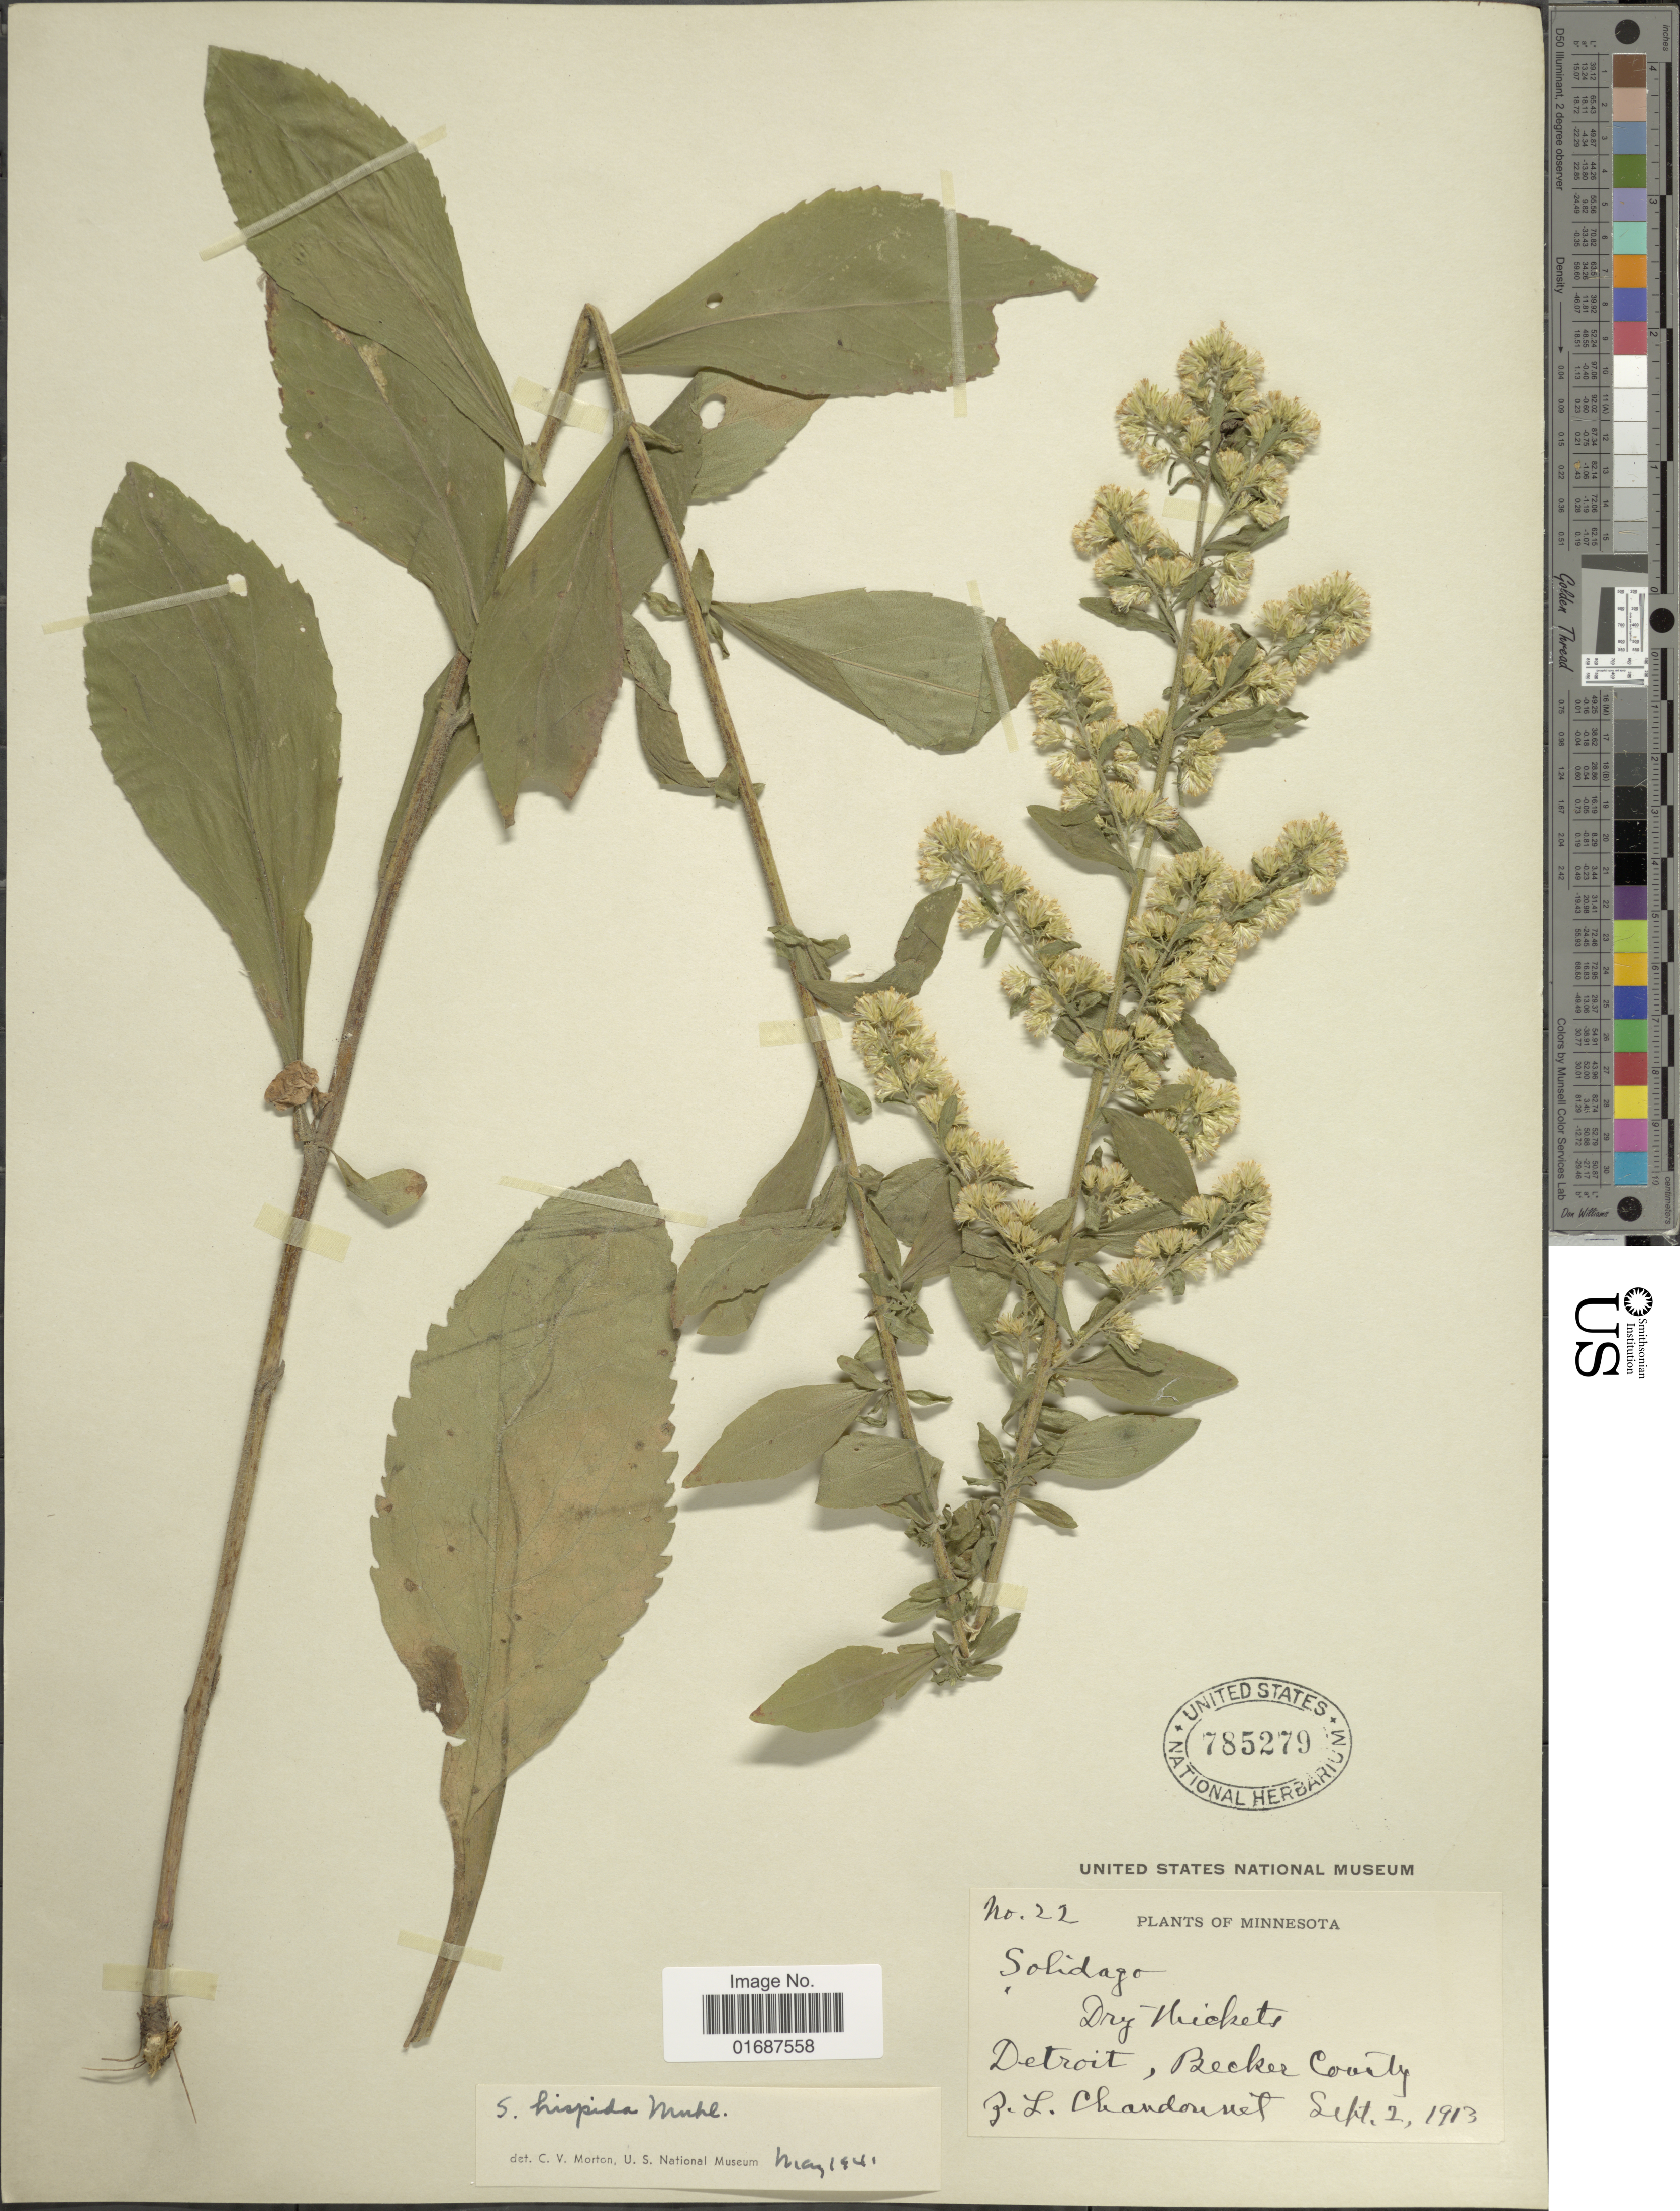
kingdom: Plantae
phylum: Tracheophyta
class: Magnoliopsida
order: Asterales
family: Asteraceae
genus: Solidago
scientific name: Solidago hispida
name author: Muhl. ex Willd.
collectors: Z. Chandonnet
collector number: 22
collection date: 1913-09-02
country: United States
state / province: Minnesota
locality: Detroit, Becker County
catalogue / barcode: US 785279